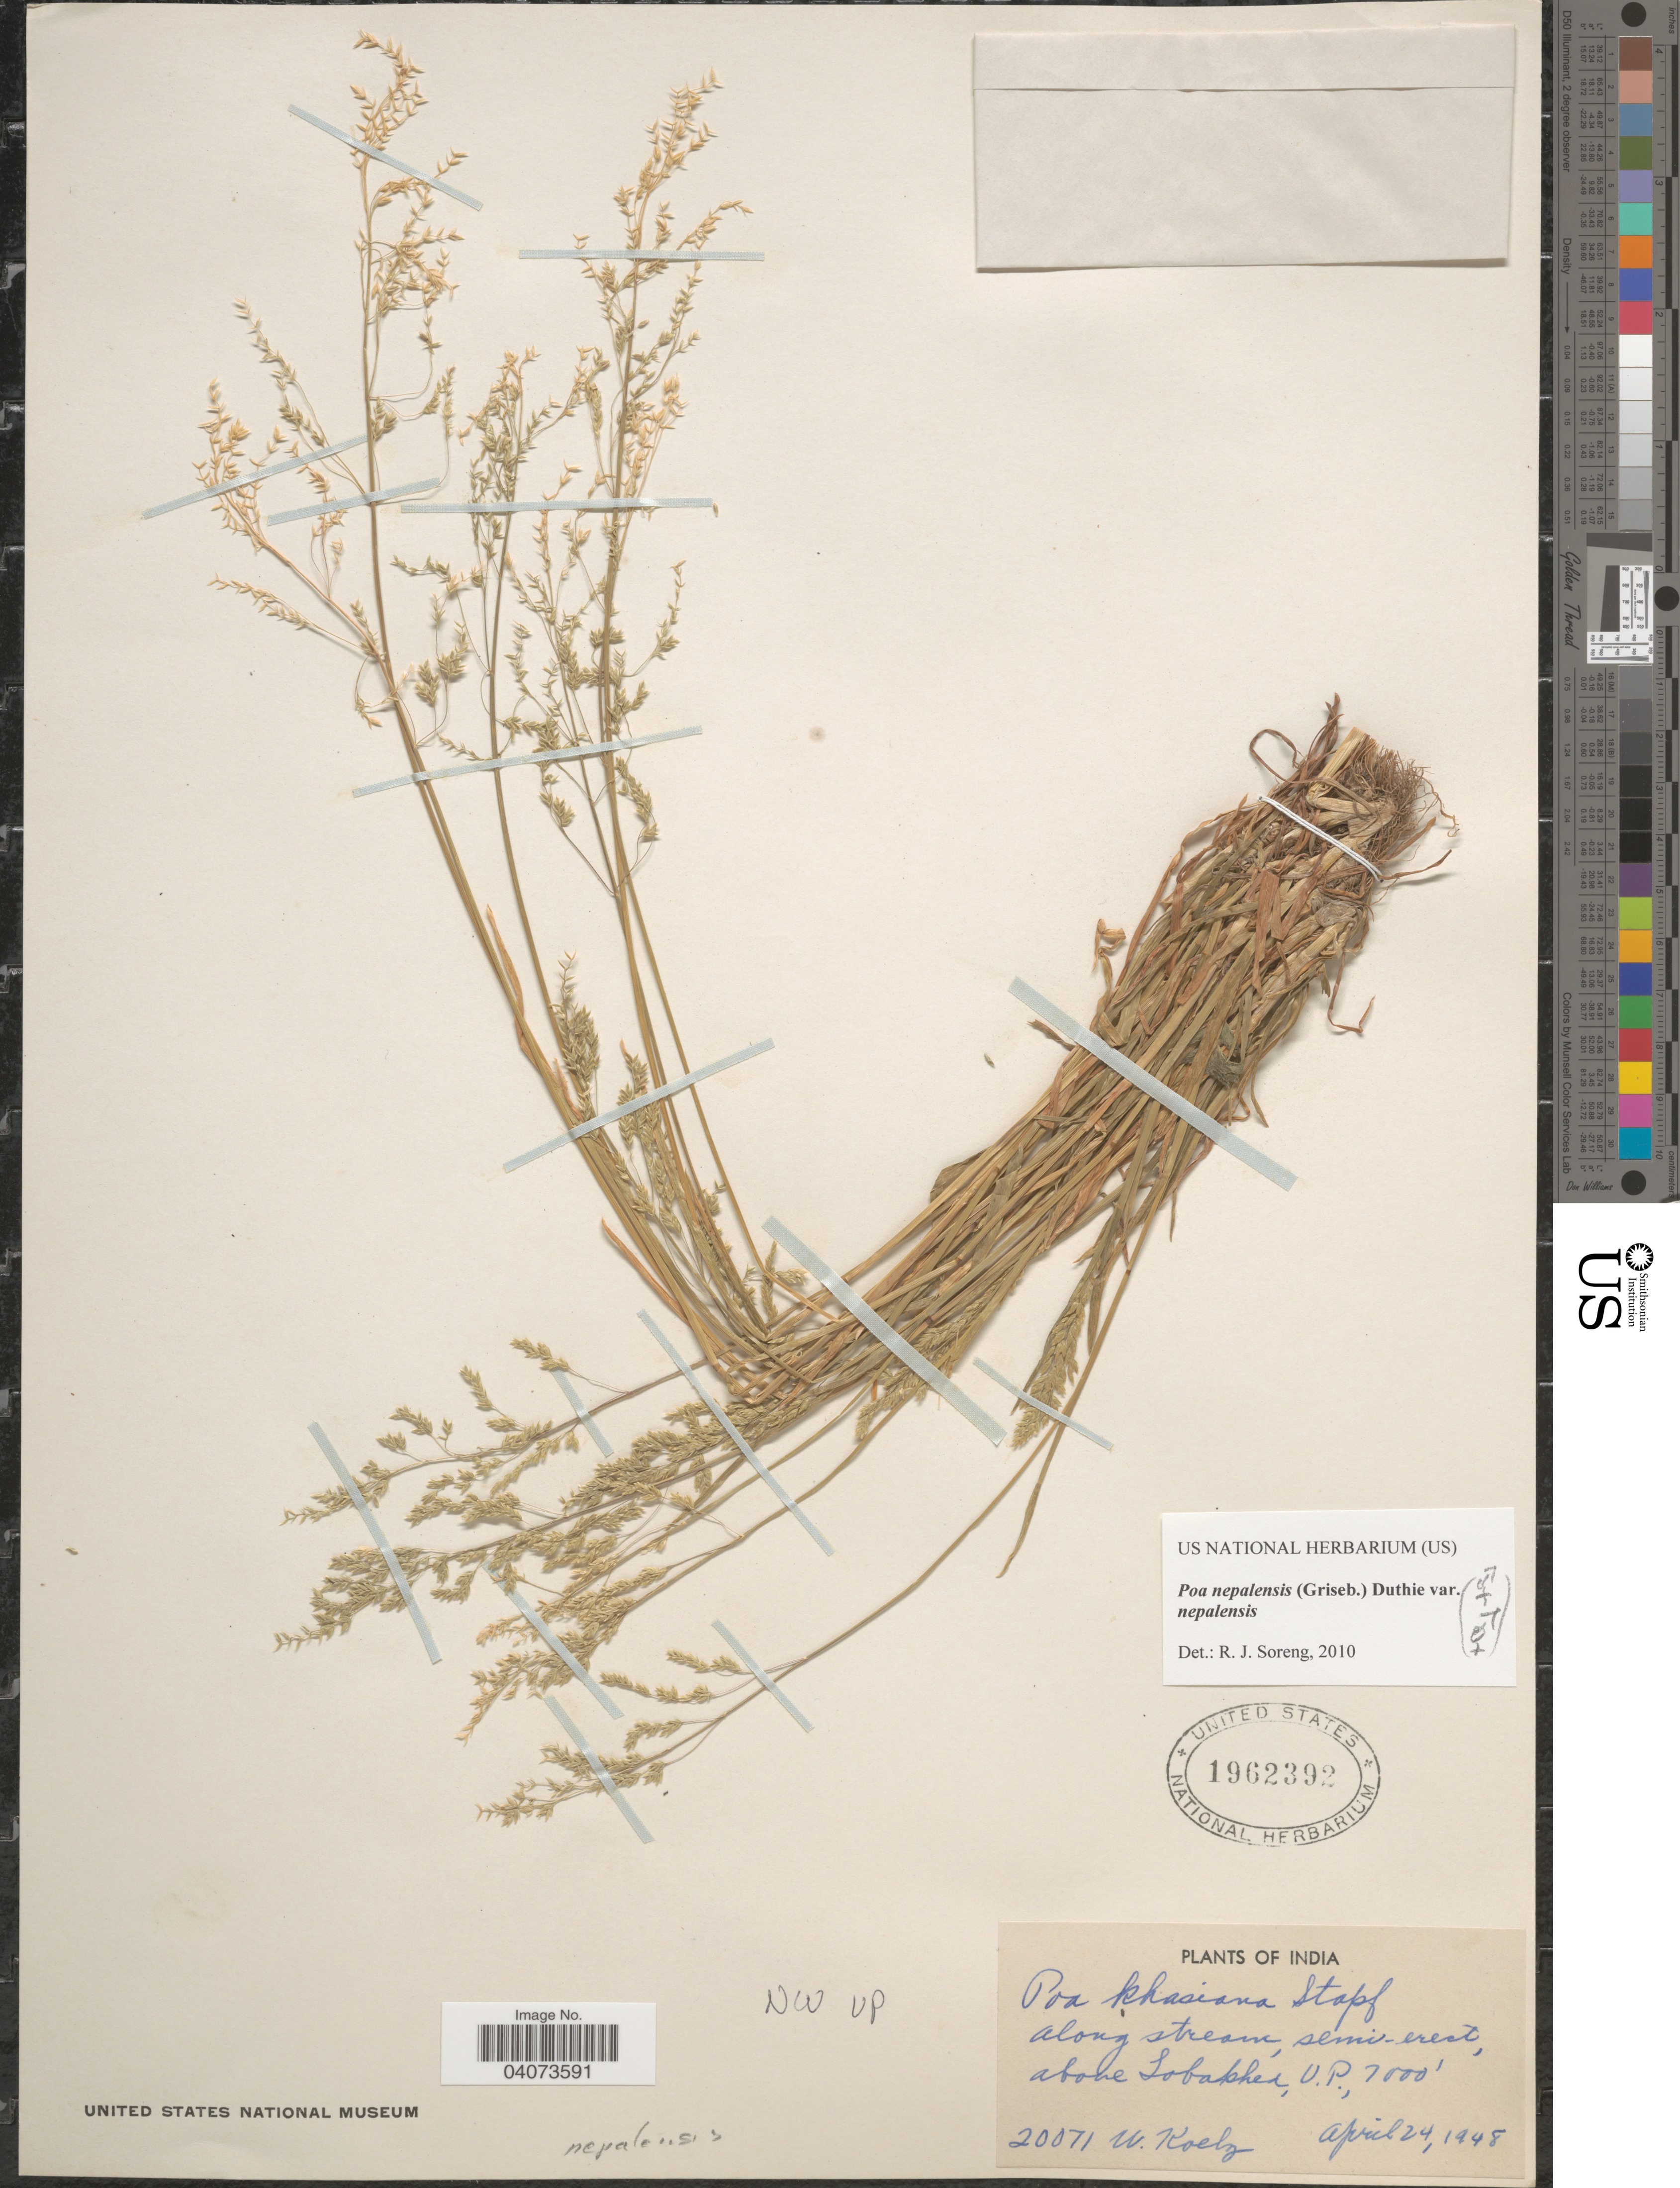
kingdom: Plantae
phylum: Tracheophyta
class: Liliopsida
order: Poales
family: Poaceae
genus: Poa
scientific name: Poa nepalensis var. nepalensis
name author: (G.C. Wall. ex Griseb.) Duthie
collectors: W. Koelz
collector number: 20071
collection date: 1948-04-24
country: India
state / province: Uttar Pradesh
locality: Along stream, above Lobakhed, U.P.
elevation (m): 2134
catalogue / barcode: US 1962392